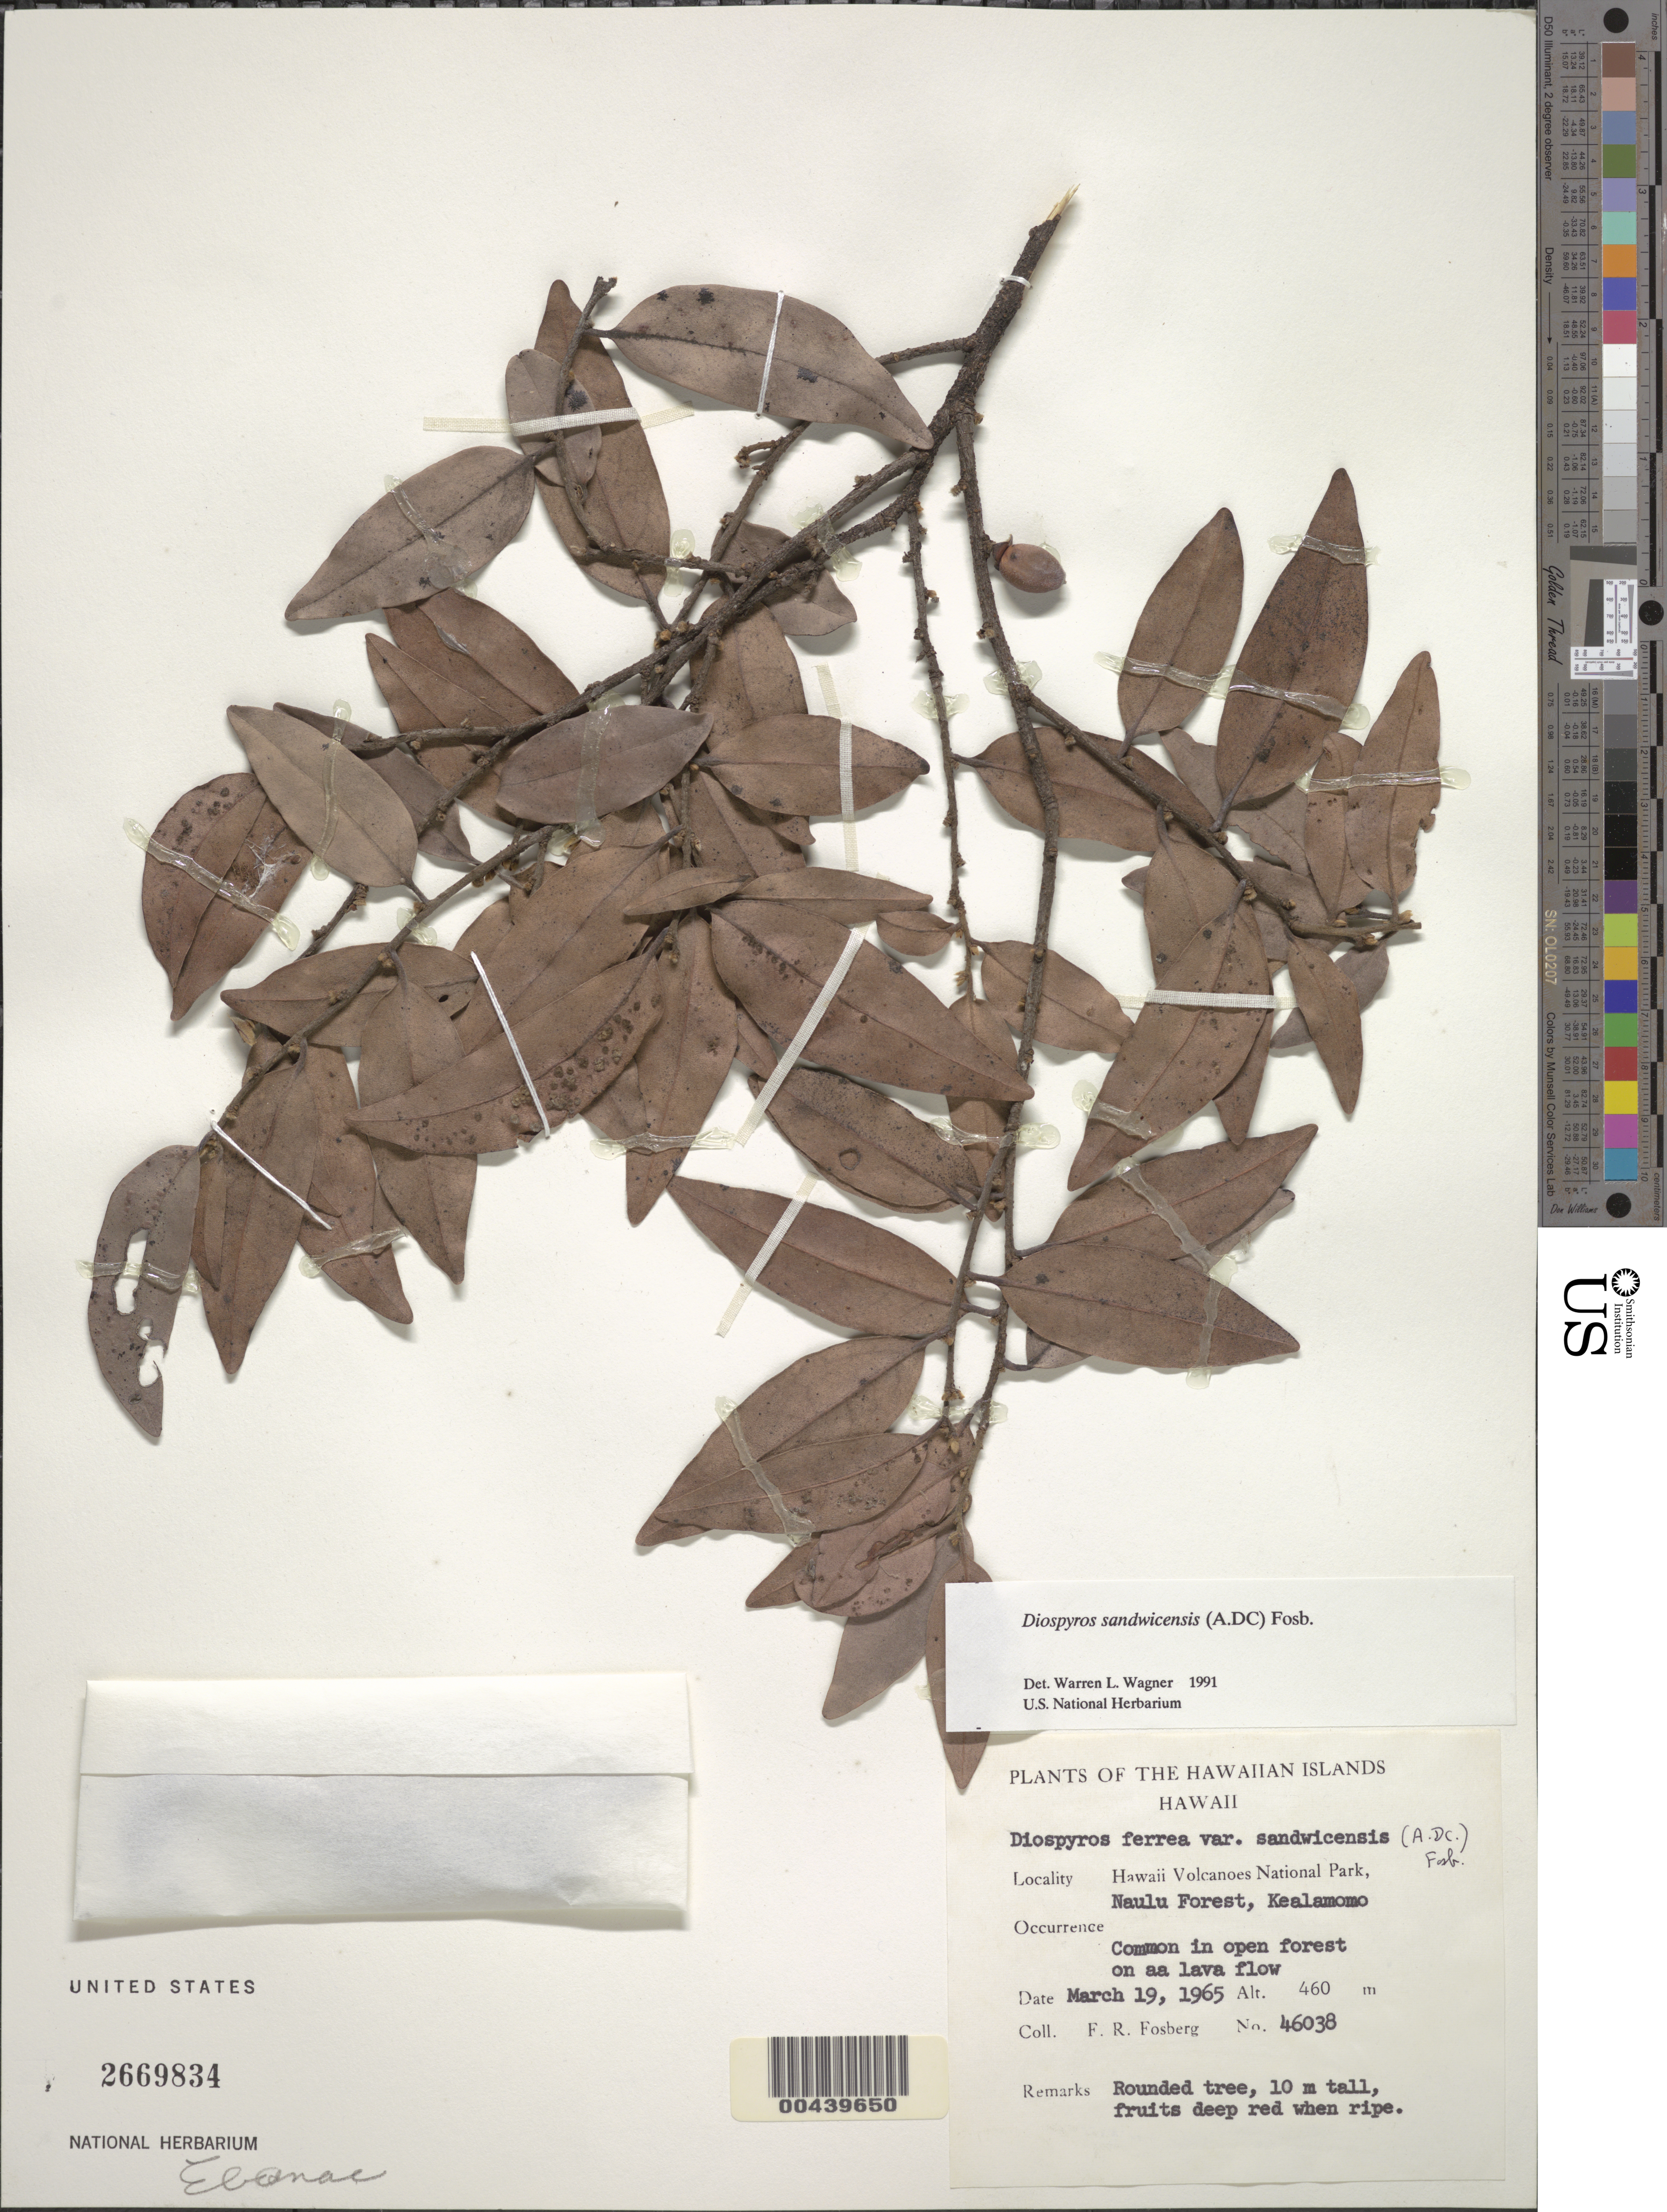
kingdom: Plantae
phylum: Tracheophyta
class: Magnoliopsida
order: Ericales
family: Ebenaceae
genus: Diospyros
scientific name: Diospyros sandwicensis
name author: (A. DC.) Fosberg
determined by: Wagner, W. L., (BOT), Smithsonian Institution - National Museum of Natural History (UNITED STATES)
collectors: F. R. Fosberg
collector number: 46038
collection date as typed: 19 Mar 1965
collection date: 1965-03-19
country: United States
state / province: Hawaii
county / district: Hawaii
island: Hawaii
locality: Hawaii Volcanoes National Park, Naulu Forest, Kealamomo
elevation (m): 460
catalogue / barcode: US 2669834